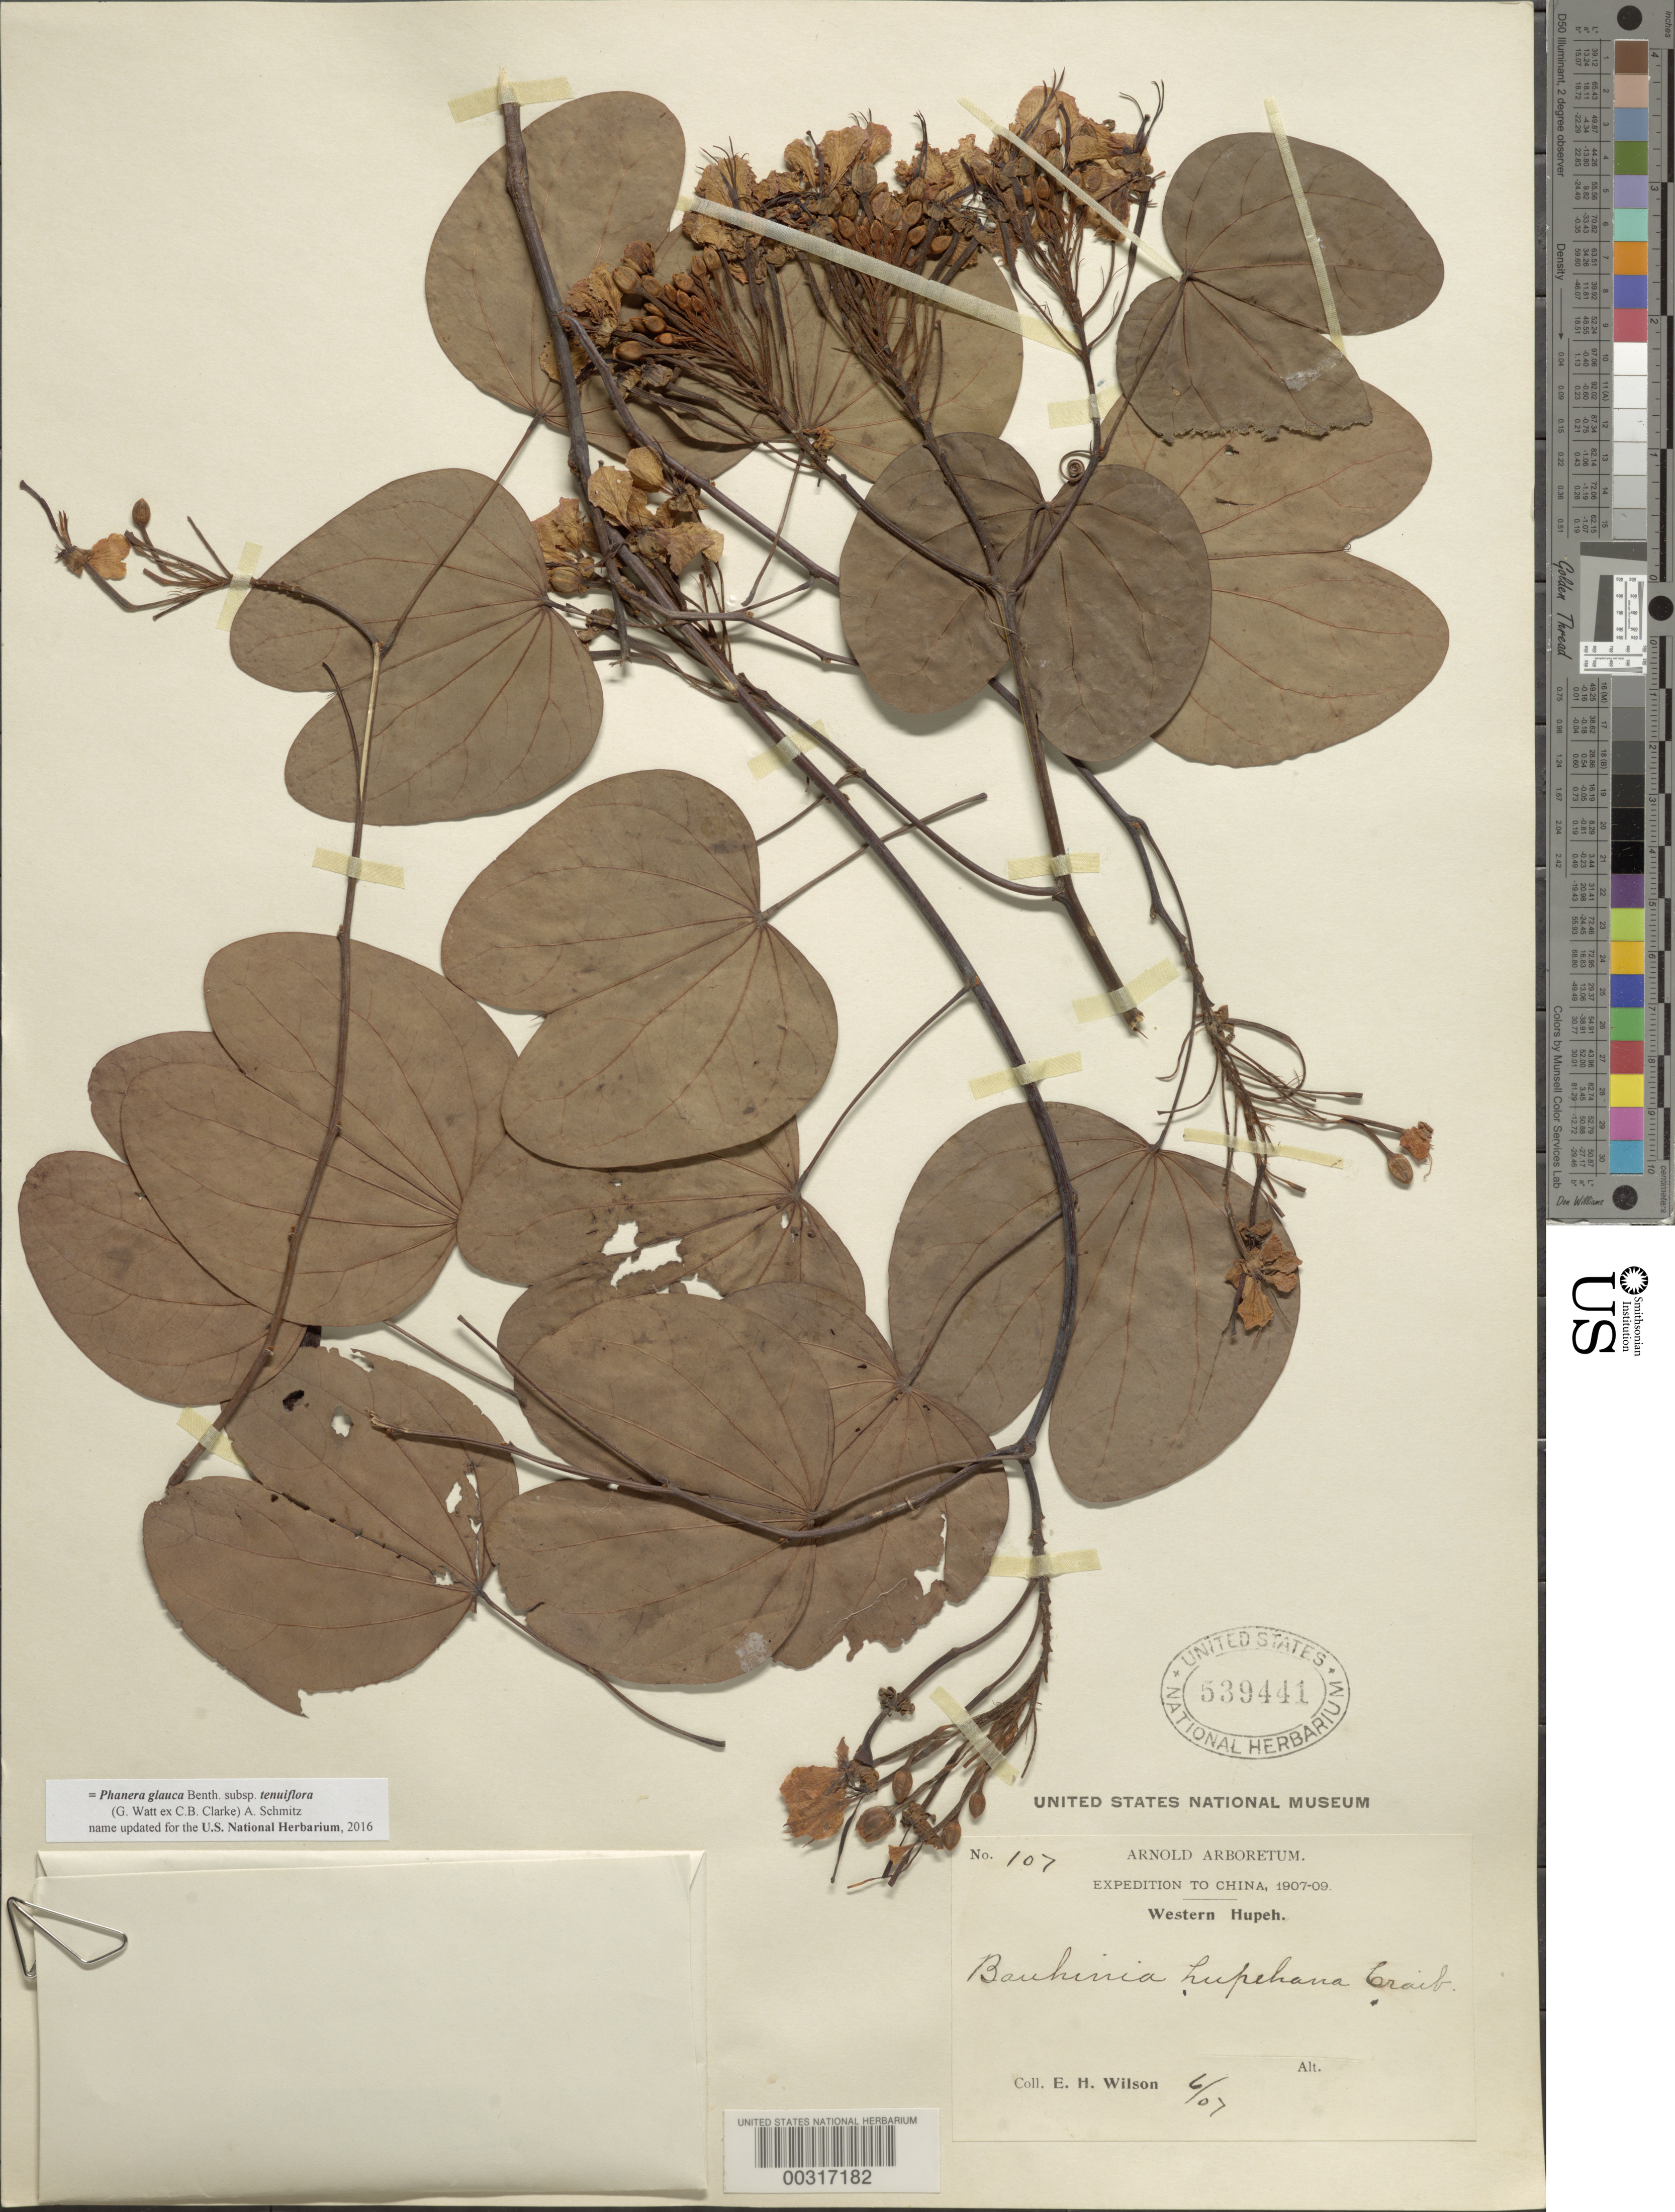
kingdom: Plantae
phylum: Tracheophyta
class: Magnoliopsida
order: Fabales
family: Fabaceae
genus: Phanera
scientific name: Phanera glauca subsp. tenuiflora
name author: (Watt ex C.B. Clarke) A.Schmitz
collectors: E. H. Wilson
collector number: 107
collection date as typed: Jul 1907 to -- Sep 1907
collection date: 1907-07/1907-09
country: China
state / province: Hubei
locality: Western hupeh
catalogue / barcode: US 539441